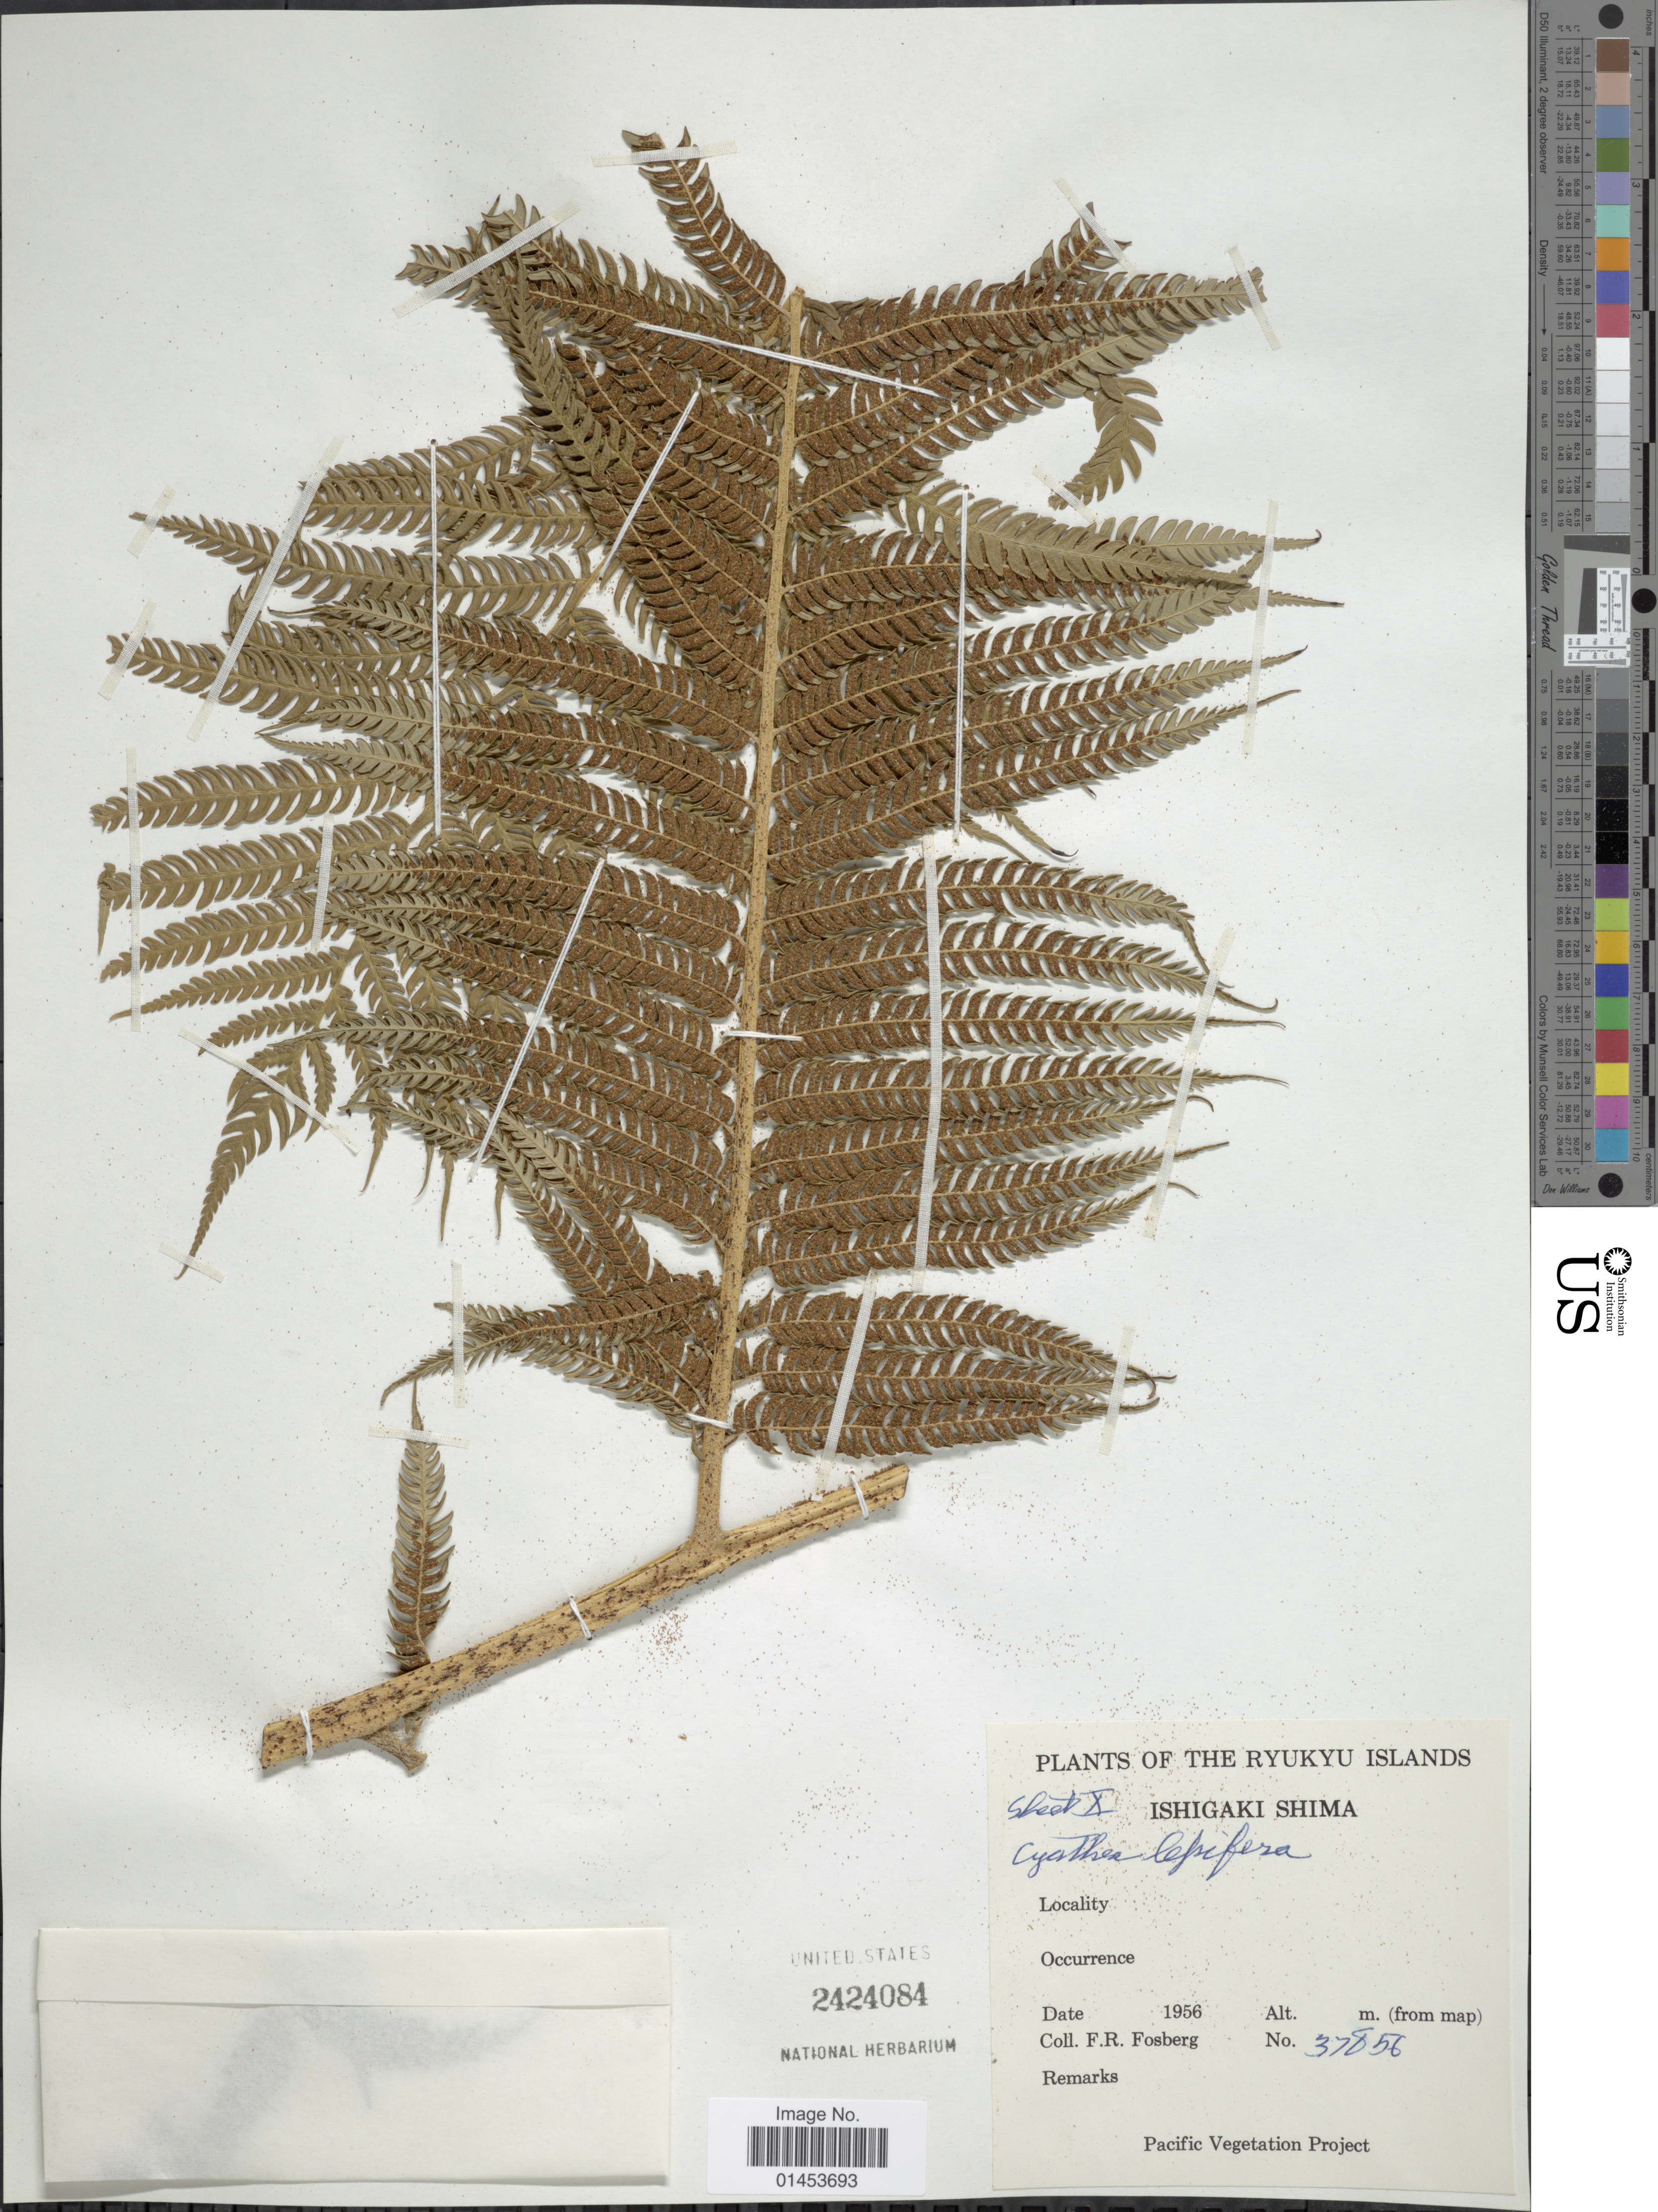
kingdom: Plantae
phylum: Tracheophyta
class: Polypodiopsida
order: Cyatheales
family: Cyatheaceae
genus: Cyathea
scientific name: Cyathea lepifera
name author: (J. Sm.) Copel.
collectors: F. R. Fosberg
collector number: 37856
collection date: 1956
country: Japan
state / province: Okinawa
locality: Ryukyu Islands, Ishigaki Shima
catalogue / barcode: US 2424084